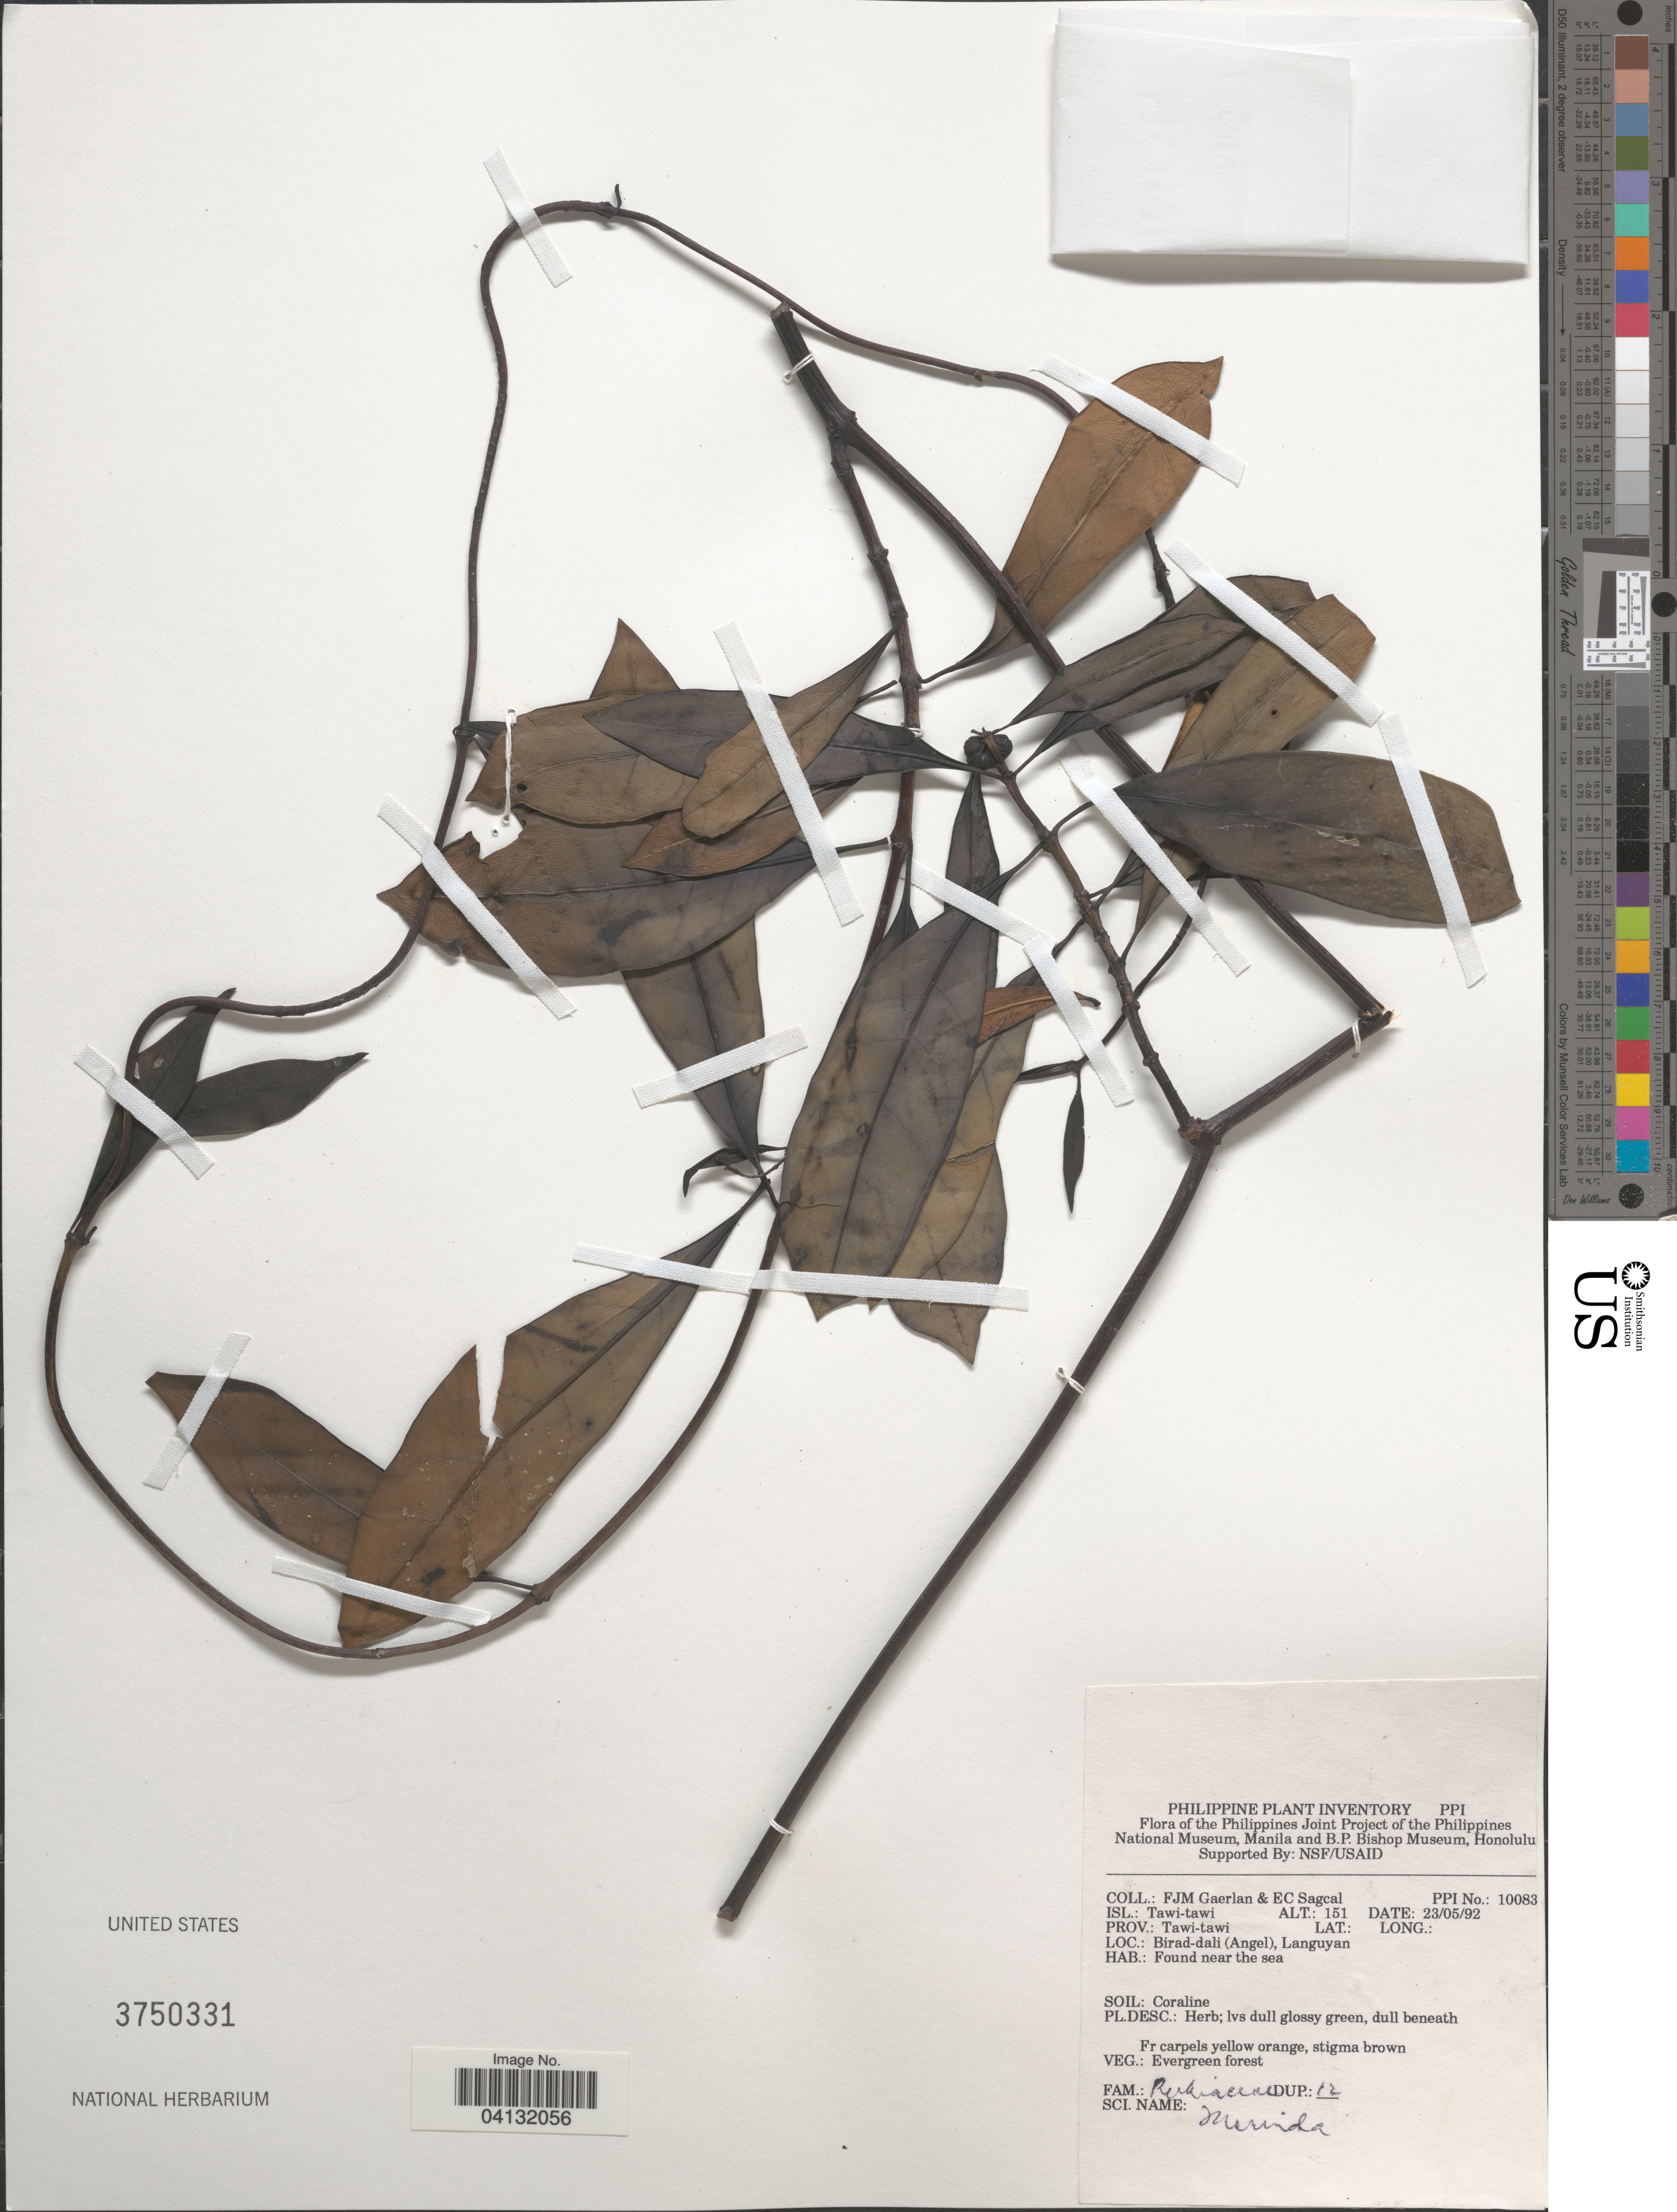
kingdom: Plantae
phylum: Tracheophyta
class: Magnoliopsida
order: Gentianales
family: Rubiaceae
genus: Morinda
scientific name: Morinda sp.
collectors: F. Gaerlan & E. Sagcal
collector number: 10083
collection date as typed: Transcribed d/m/y: 23/5/92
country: Philippines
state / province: Muslim Mindanao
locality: Isl.: Tawi-tawi. Prov.: Tawi-tawi. Birad-dali (Angel), Languyan.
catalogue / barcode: US 3750331